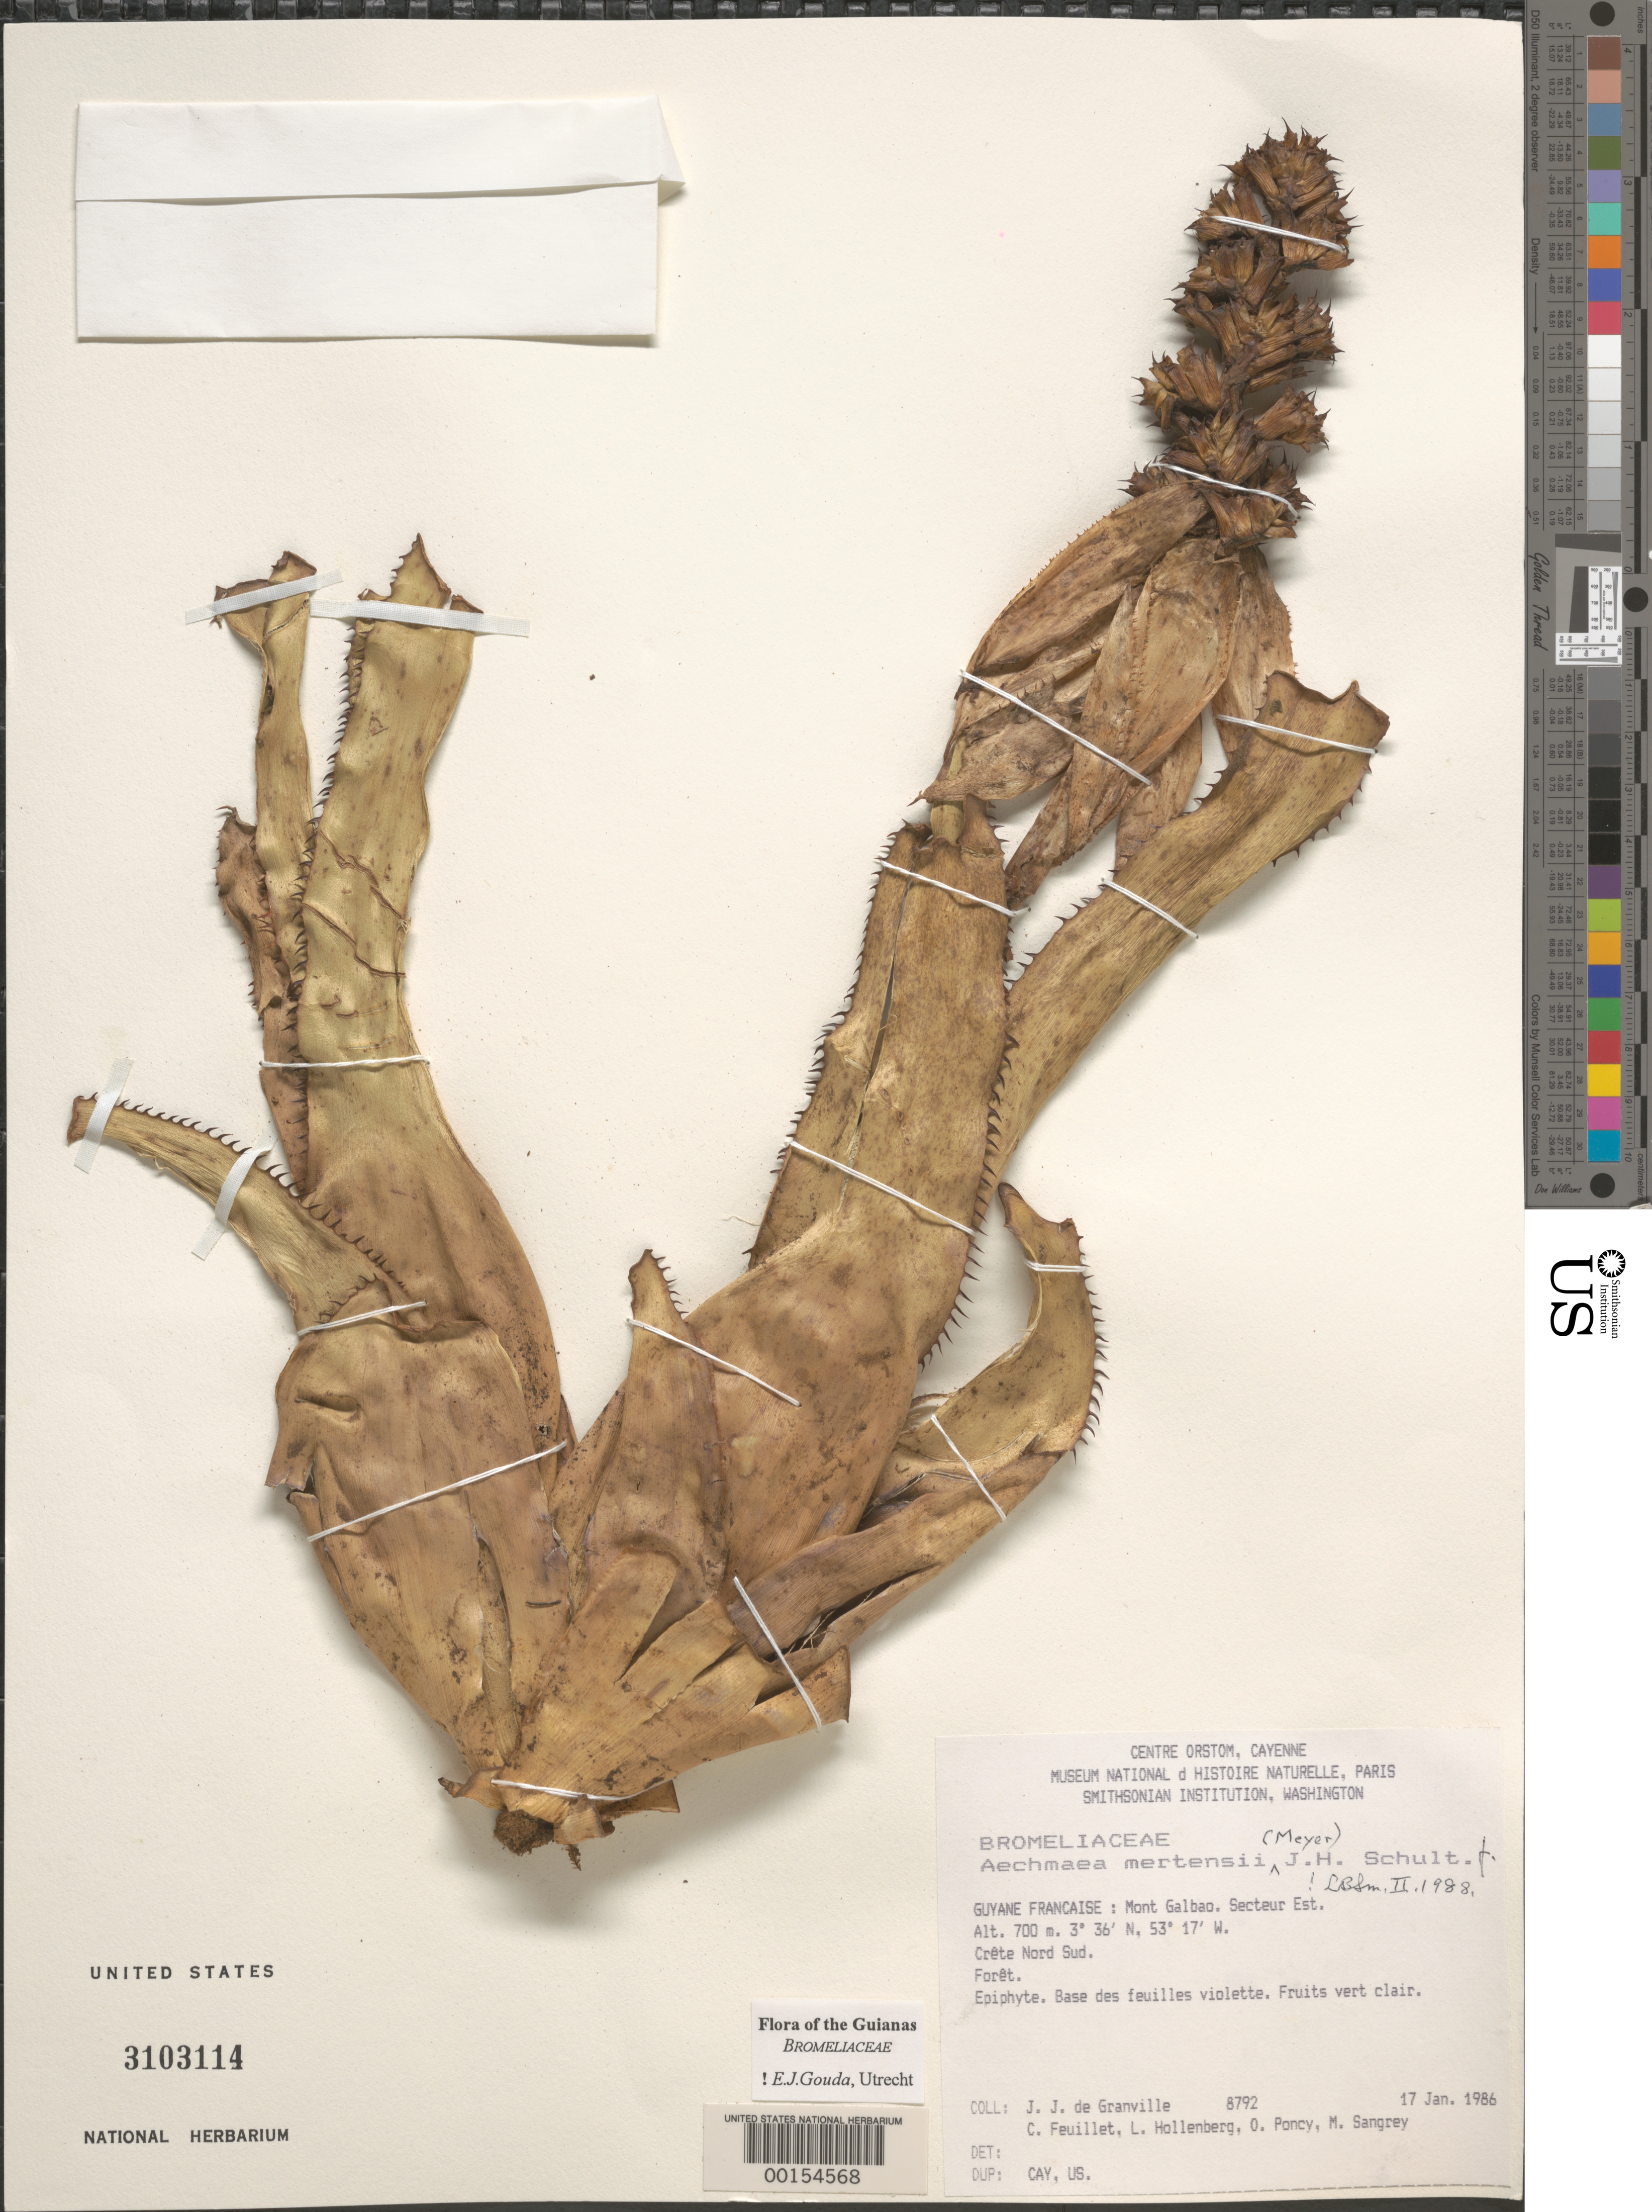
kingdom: Plantae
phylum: Tracheophyta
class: Liliopsida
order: Poales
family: Bromeliaceae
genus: Aechmea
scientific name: Aechmea mertensii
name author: (G. Mey.) Schult. & Schult. f.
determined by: Gouda, E. J.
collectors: J.-J. de Granville, C. Feuillet, L. Hollenberg, O. Poncy & M. S. Sangrey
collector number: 8792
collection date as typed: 17-Jan-86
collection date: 1986-01-17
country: French Guiana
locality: Mont Galbao. Secteur Est. Crête Nord Sud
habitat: Forêt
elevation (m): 700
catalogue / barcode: US 3103114